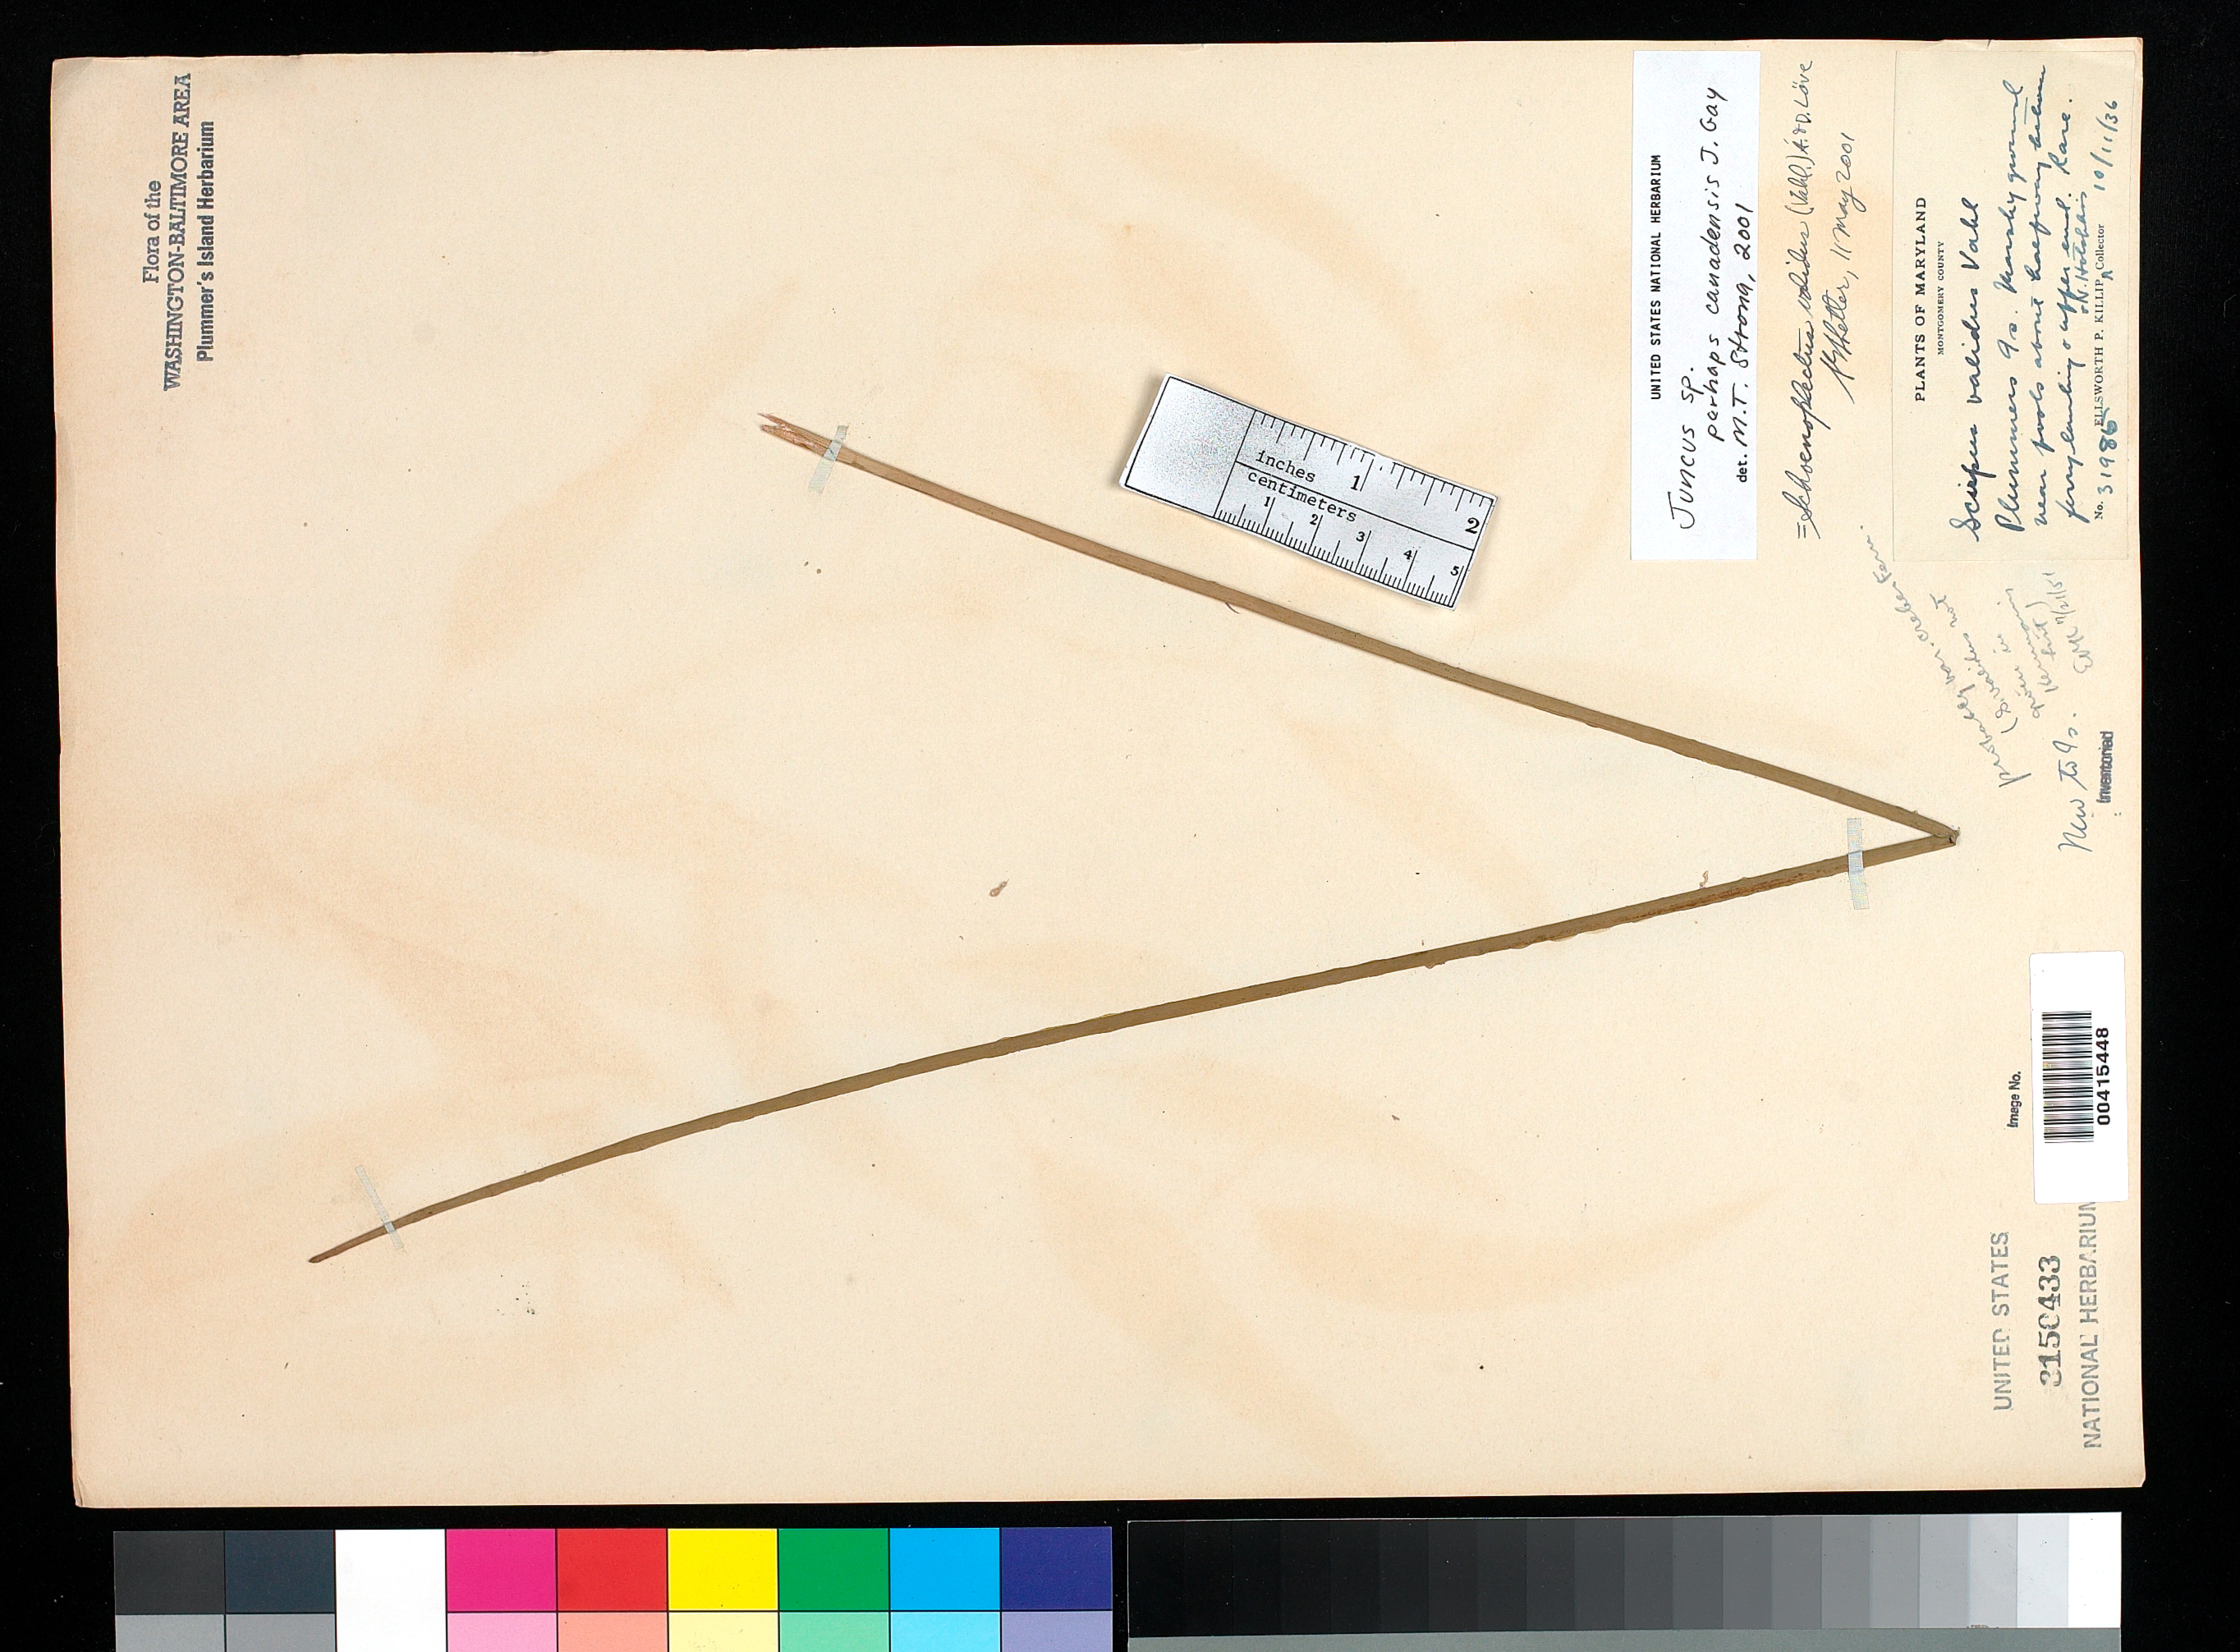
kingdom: Plantae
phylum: Tracheophyta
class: Liliopsida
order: Poales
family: Juncaceae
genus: Juncus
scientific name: Juncus sp.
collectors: E. P. Killip & N. Hotchkiss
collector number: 31985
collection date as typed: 11 Oct 1936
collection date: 1936-10-11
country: United States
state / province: Maryland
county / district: Montgomery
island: Plummers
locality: Plummer's Island; near pools about halfway between Ferry Landing and upper end C. & O. Canal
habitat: Marshy ground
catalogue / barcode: US 3150433